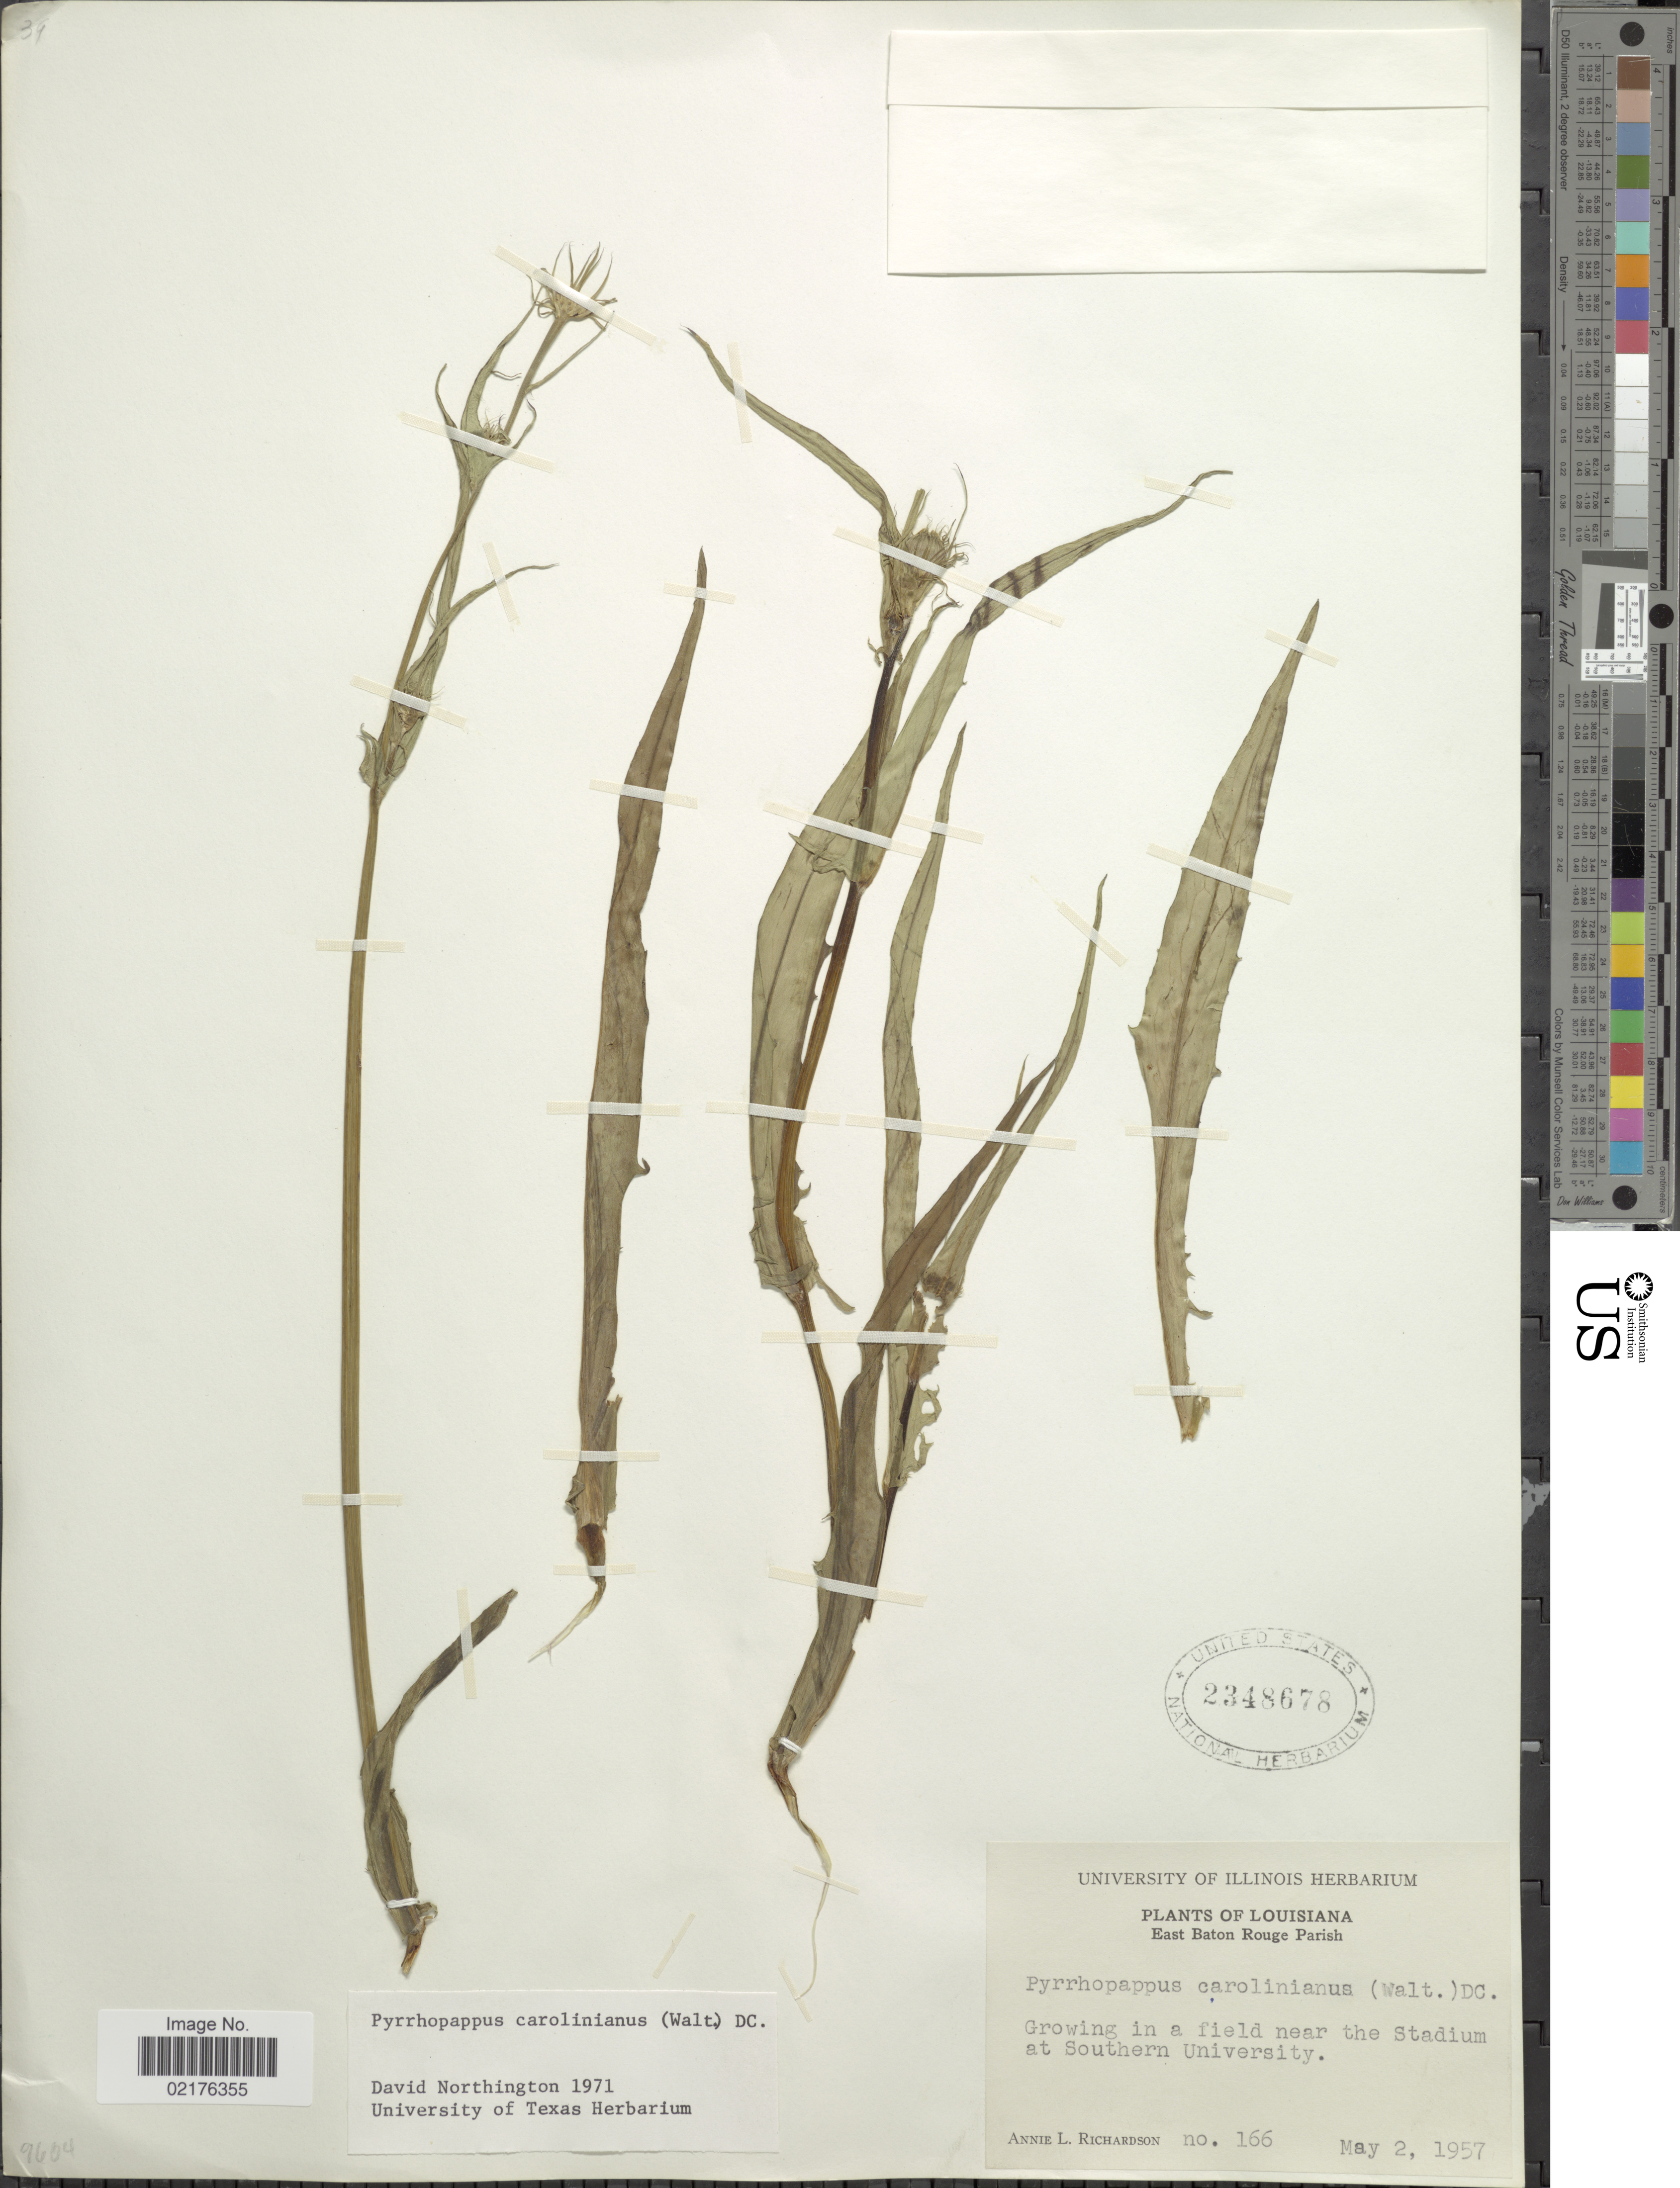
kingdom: Plantae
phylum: Tracheophyta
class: Magnoliopsida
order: Asterales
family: Asteraceae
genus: Pyrrhopappus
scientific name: Pyrrhopappus carolinianus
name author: (Walter) DC.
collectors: A. L. Richardson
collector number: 166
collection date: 1957-05-02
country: United States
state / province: Louisiana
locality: East baton Range Parish, Growing in a field near the Stadium at Southern University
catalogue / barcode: US 2348678